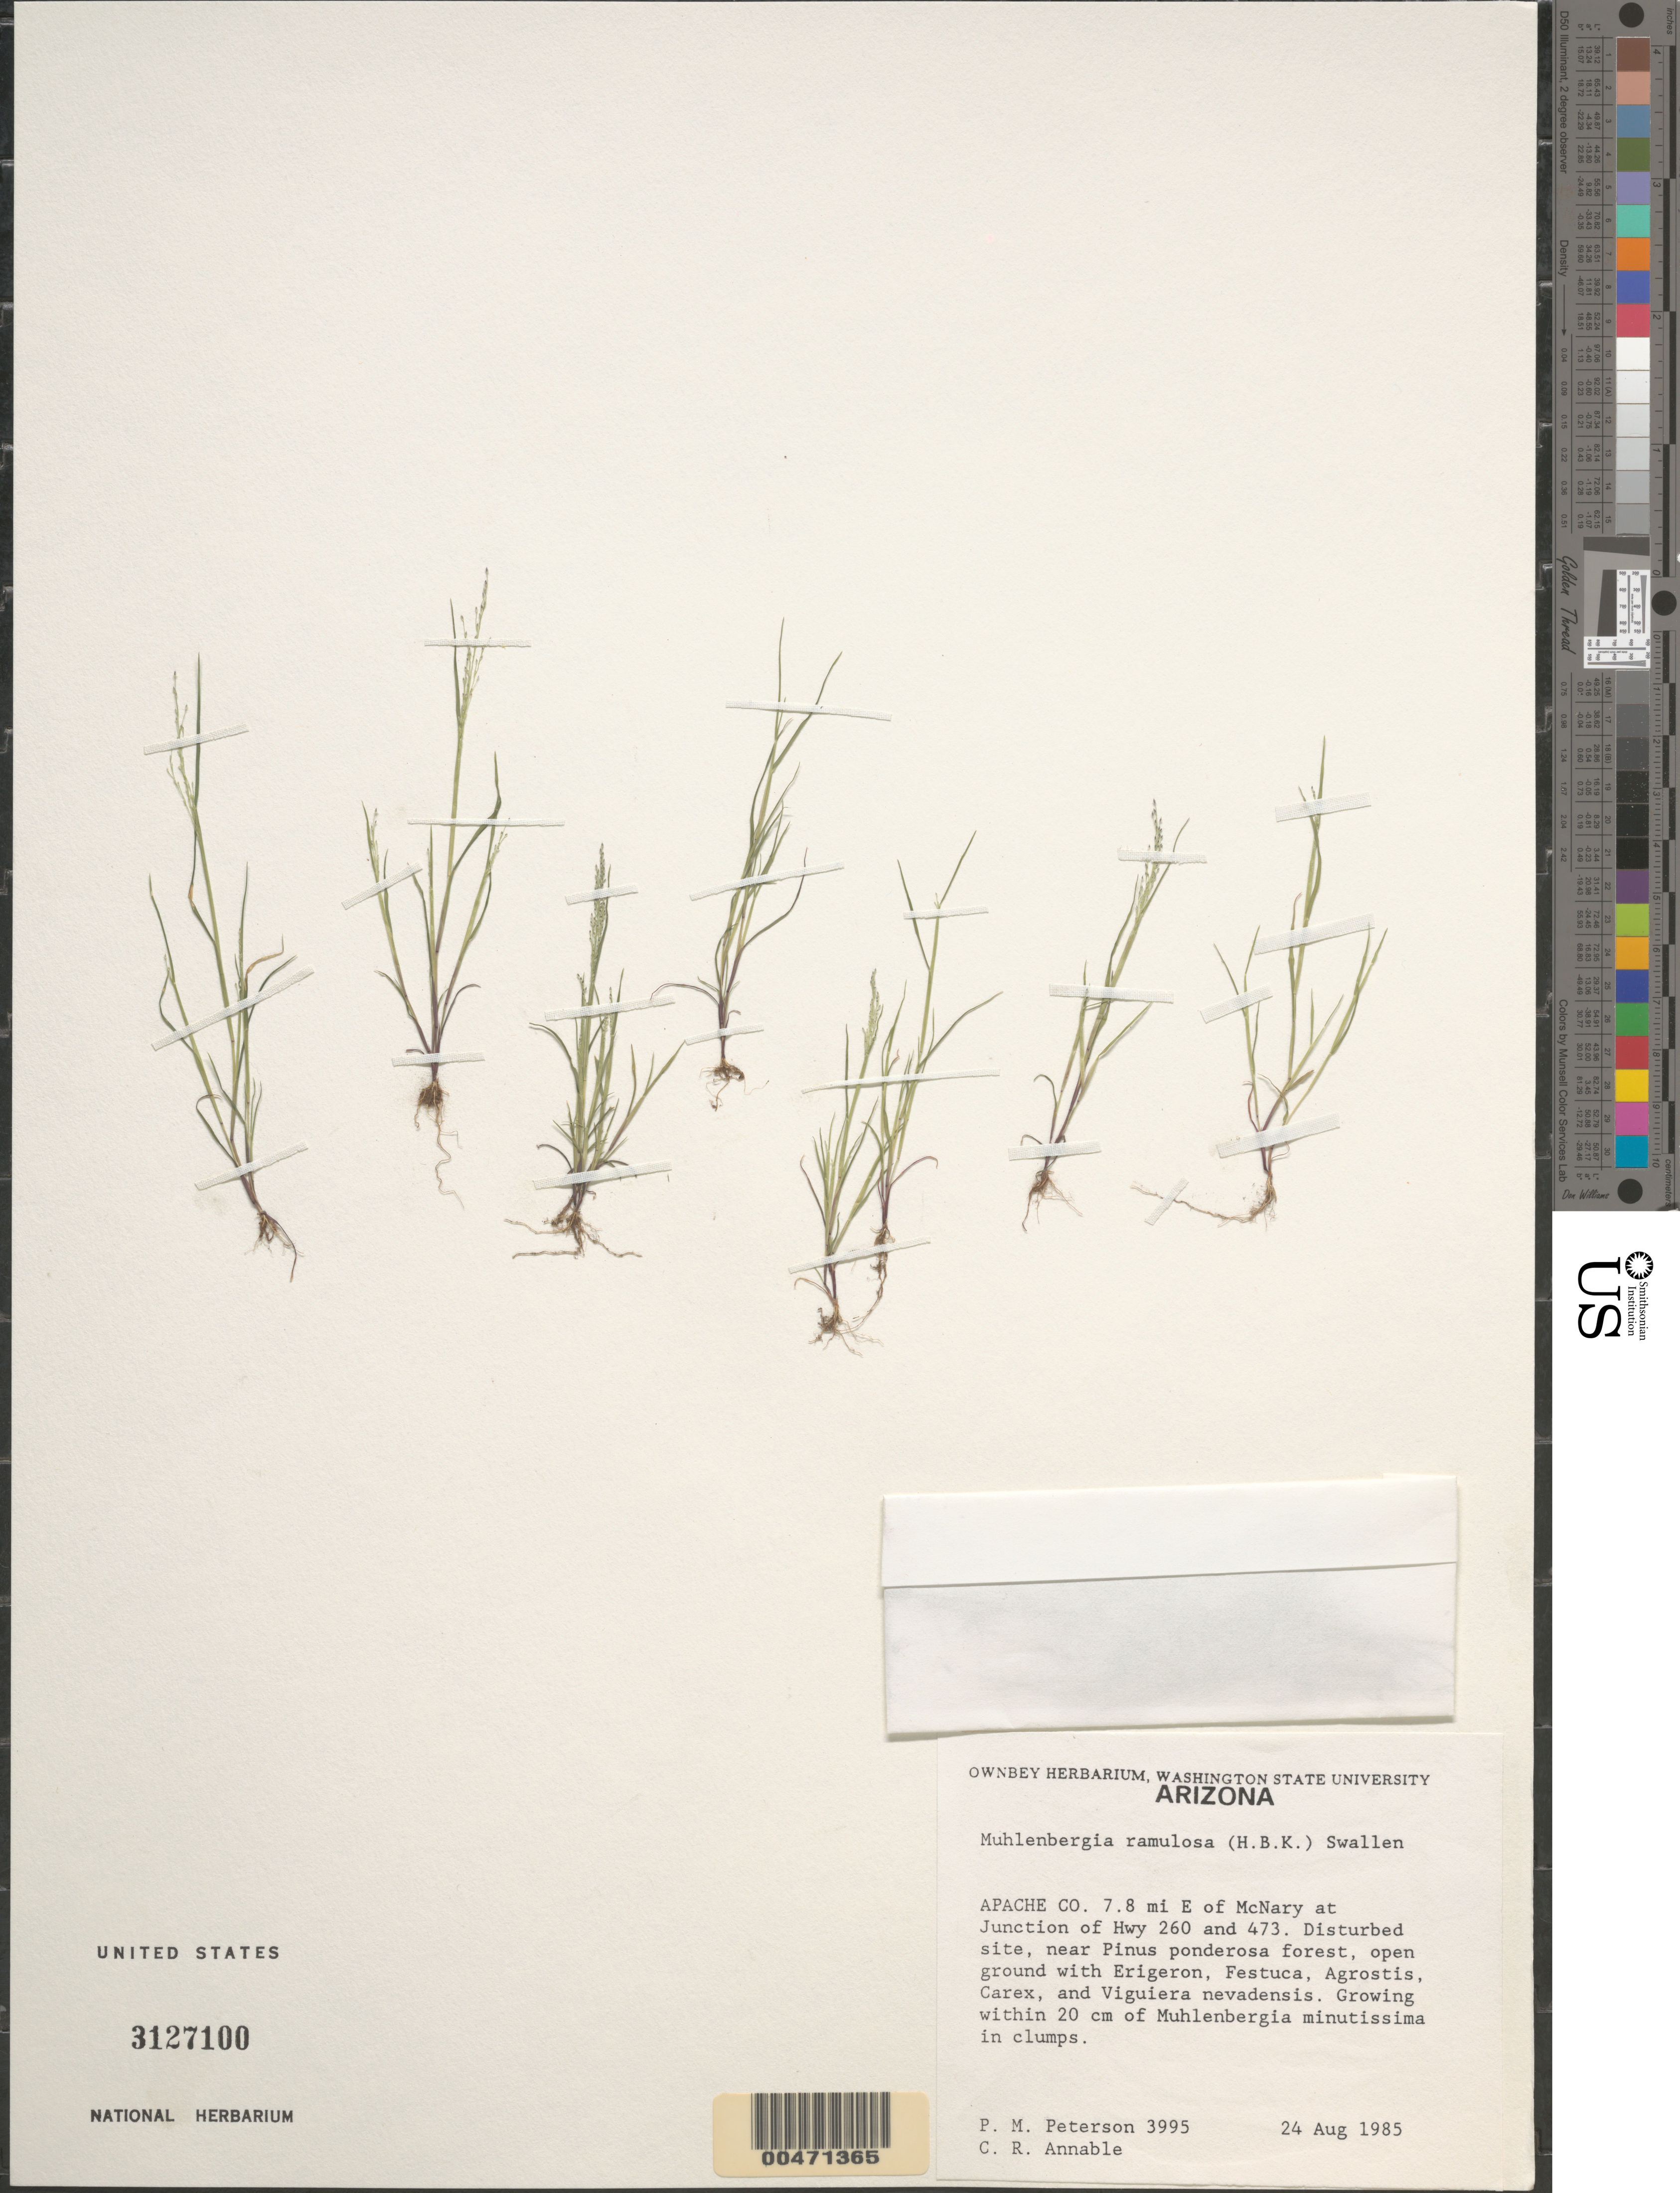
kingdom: Plantae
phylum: Tracheophyta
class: Liliopsida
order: Poales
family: Poaceae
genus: Muhlenbergia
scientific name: Muhlenbergia ramulosa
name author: (Kunth) Swallen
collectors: P. M. Peterson & C. R. Annable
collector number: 03995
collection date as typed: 24 Aug 1994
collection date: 1994-08-24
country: United States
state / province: Arizona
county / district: Apache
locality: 7.8 miles East of McNary at junction of Hwy 260 and 473.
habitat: In disturbed site, near open Pinus ponderosa forest. Associates: Erigeron, Festuca, Agrostis, Carex and Viguiera nevadensis.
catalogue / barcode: US 3127100